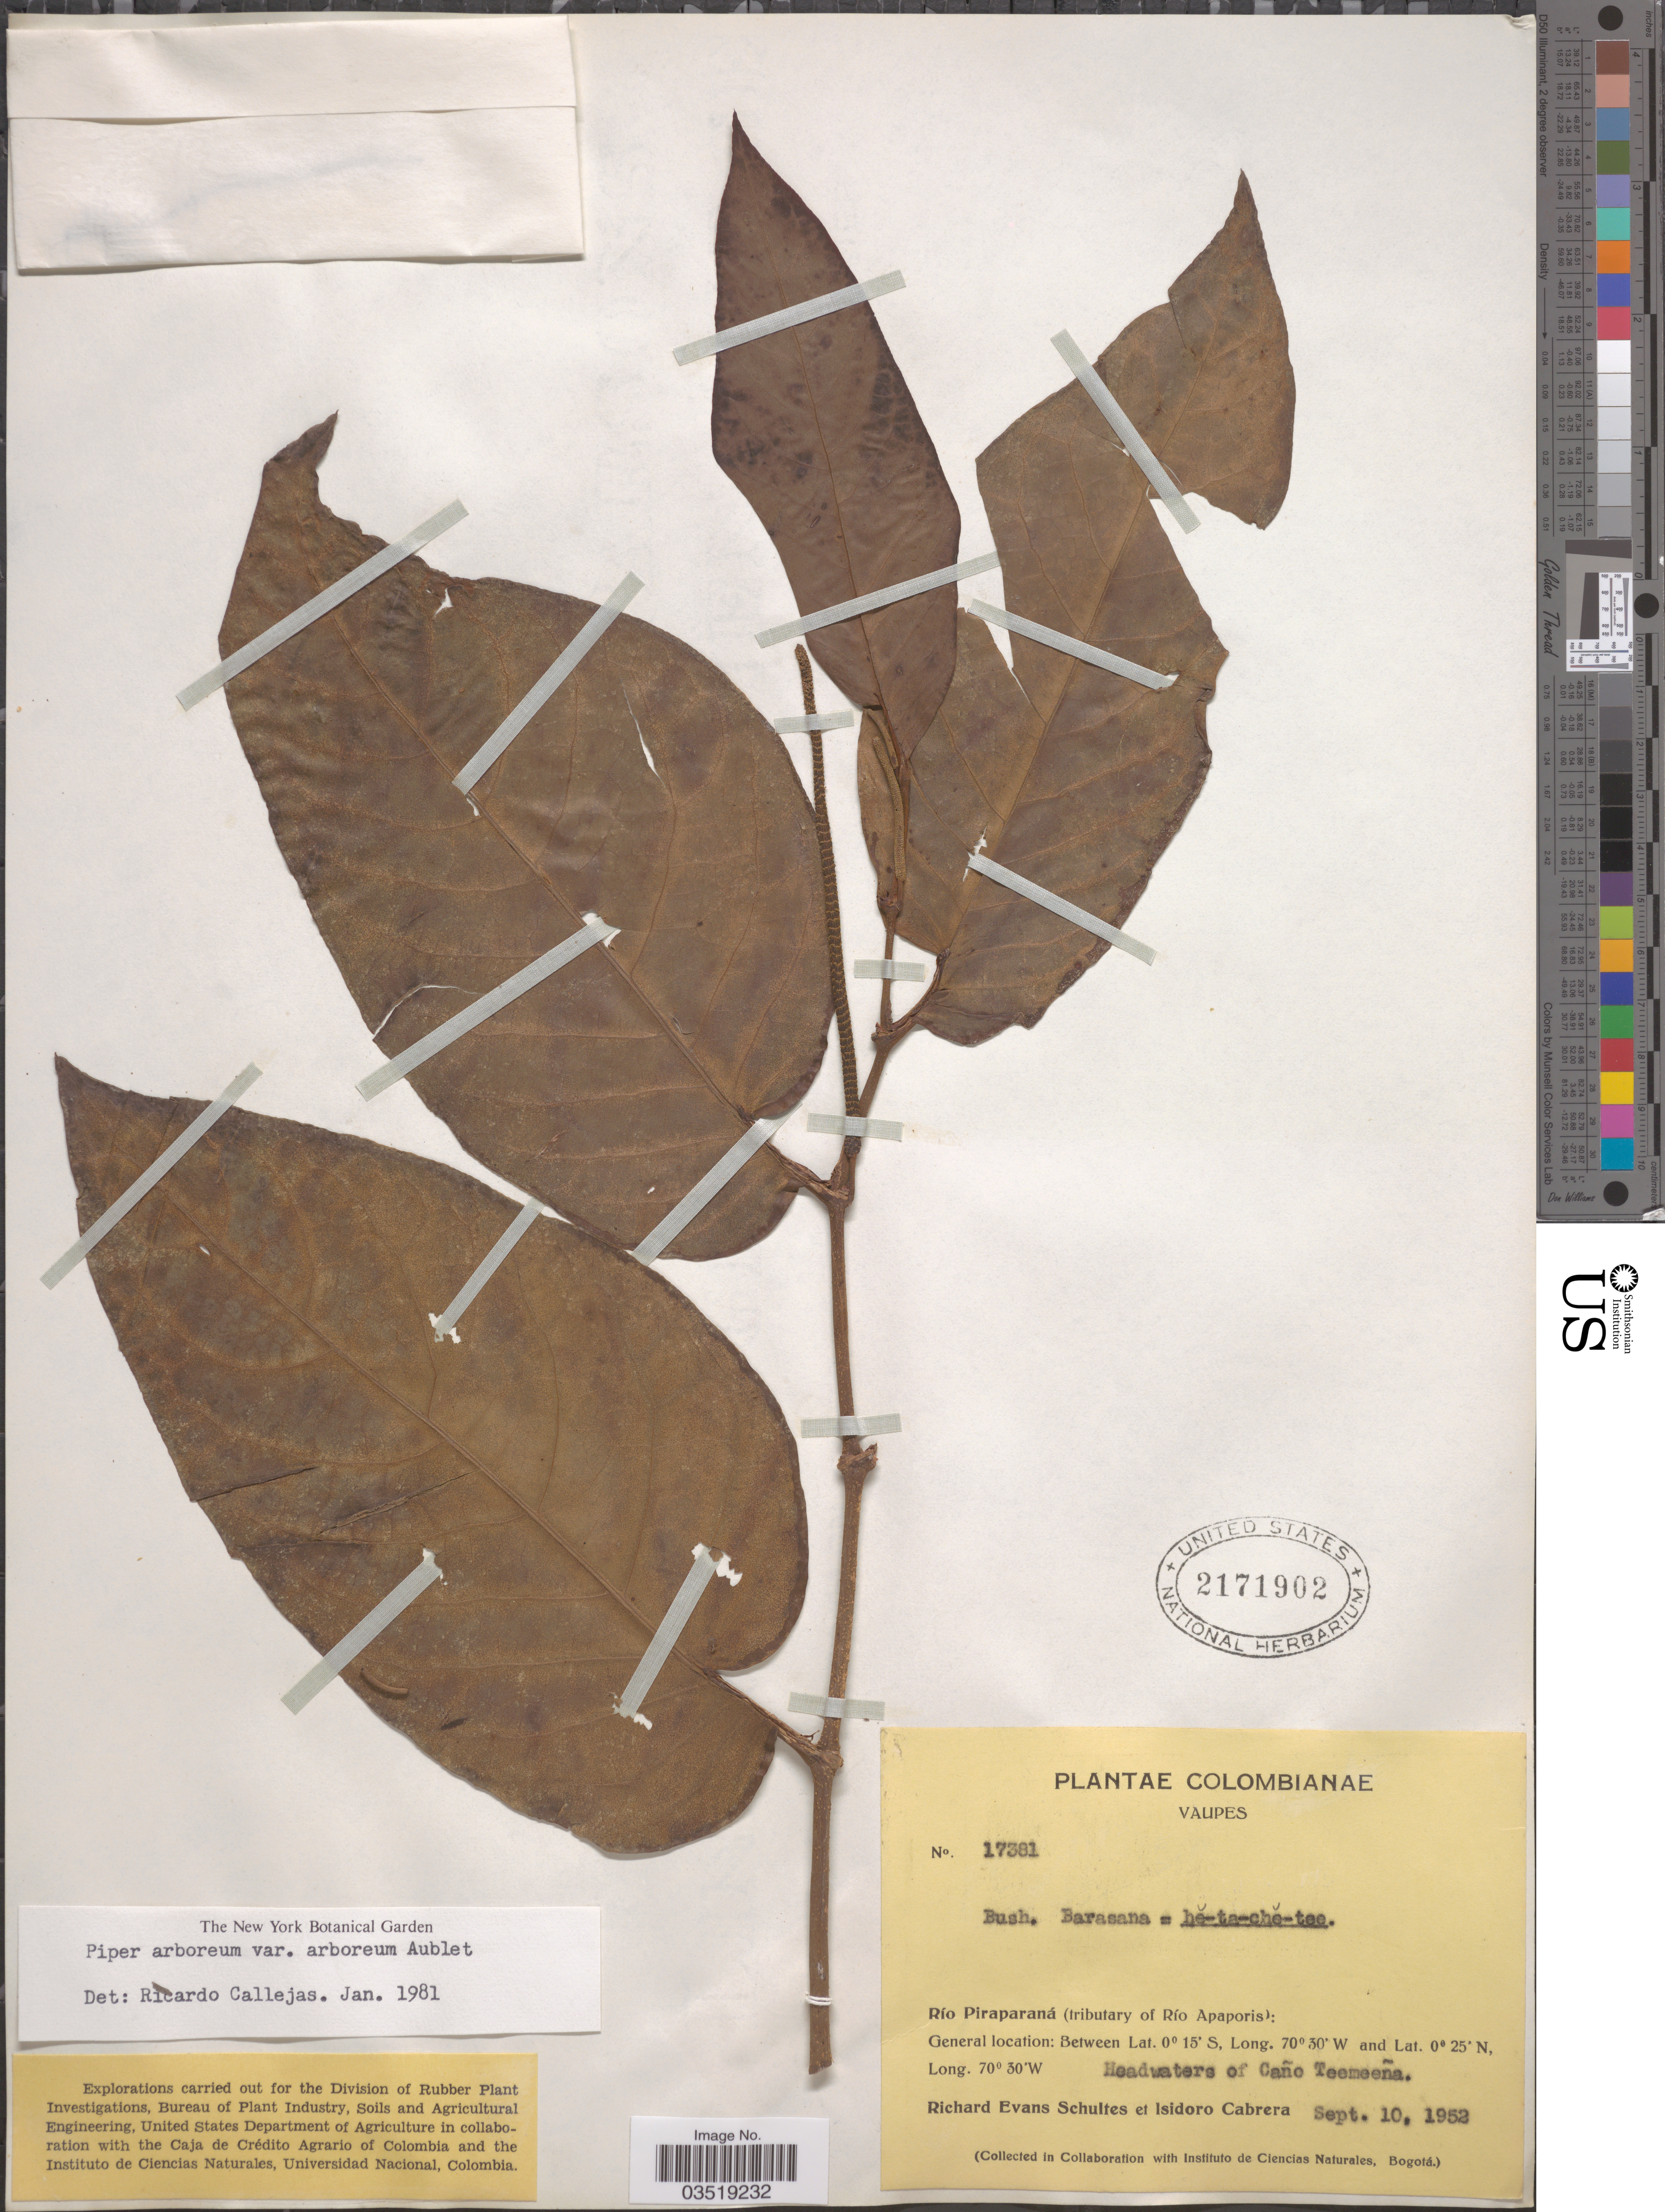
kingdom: Plantae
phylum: Tracheophyta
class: Magnoliopsida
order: Piperales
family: Piperaceae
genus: Piper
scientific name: Piper arboreum var. arboreum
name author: Aubl.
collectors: R. E. Schultes & I. Cabrera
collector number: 17381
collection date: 1952-09-10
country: Colombia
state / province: Vaupés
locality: Río Piraparaná (tributary of Río Apaporis). Headwaters of Caño Teemeeña.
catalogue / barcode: US 2171902